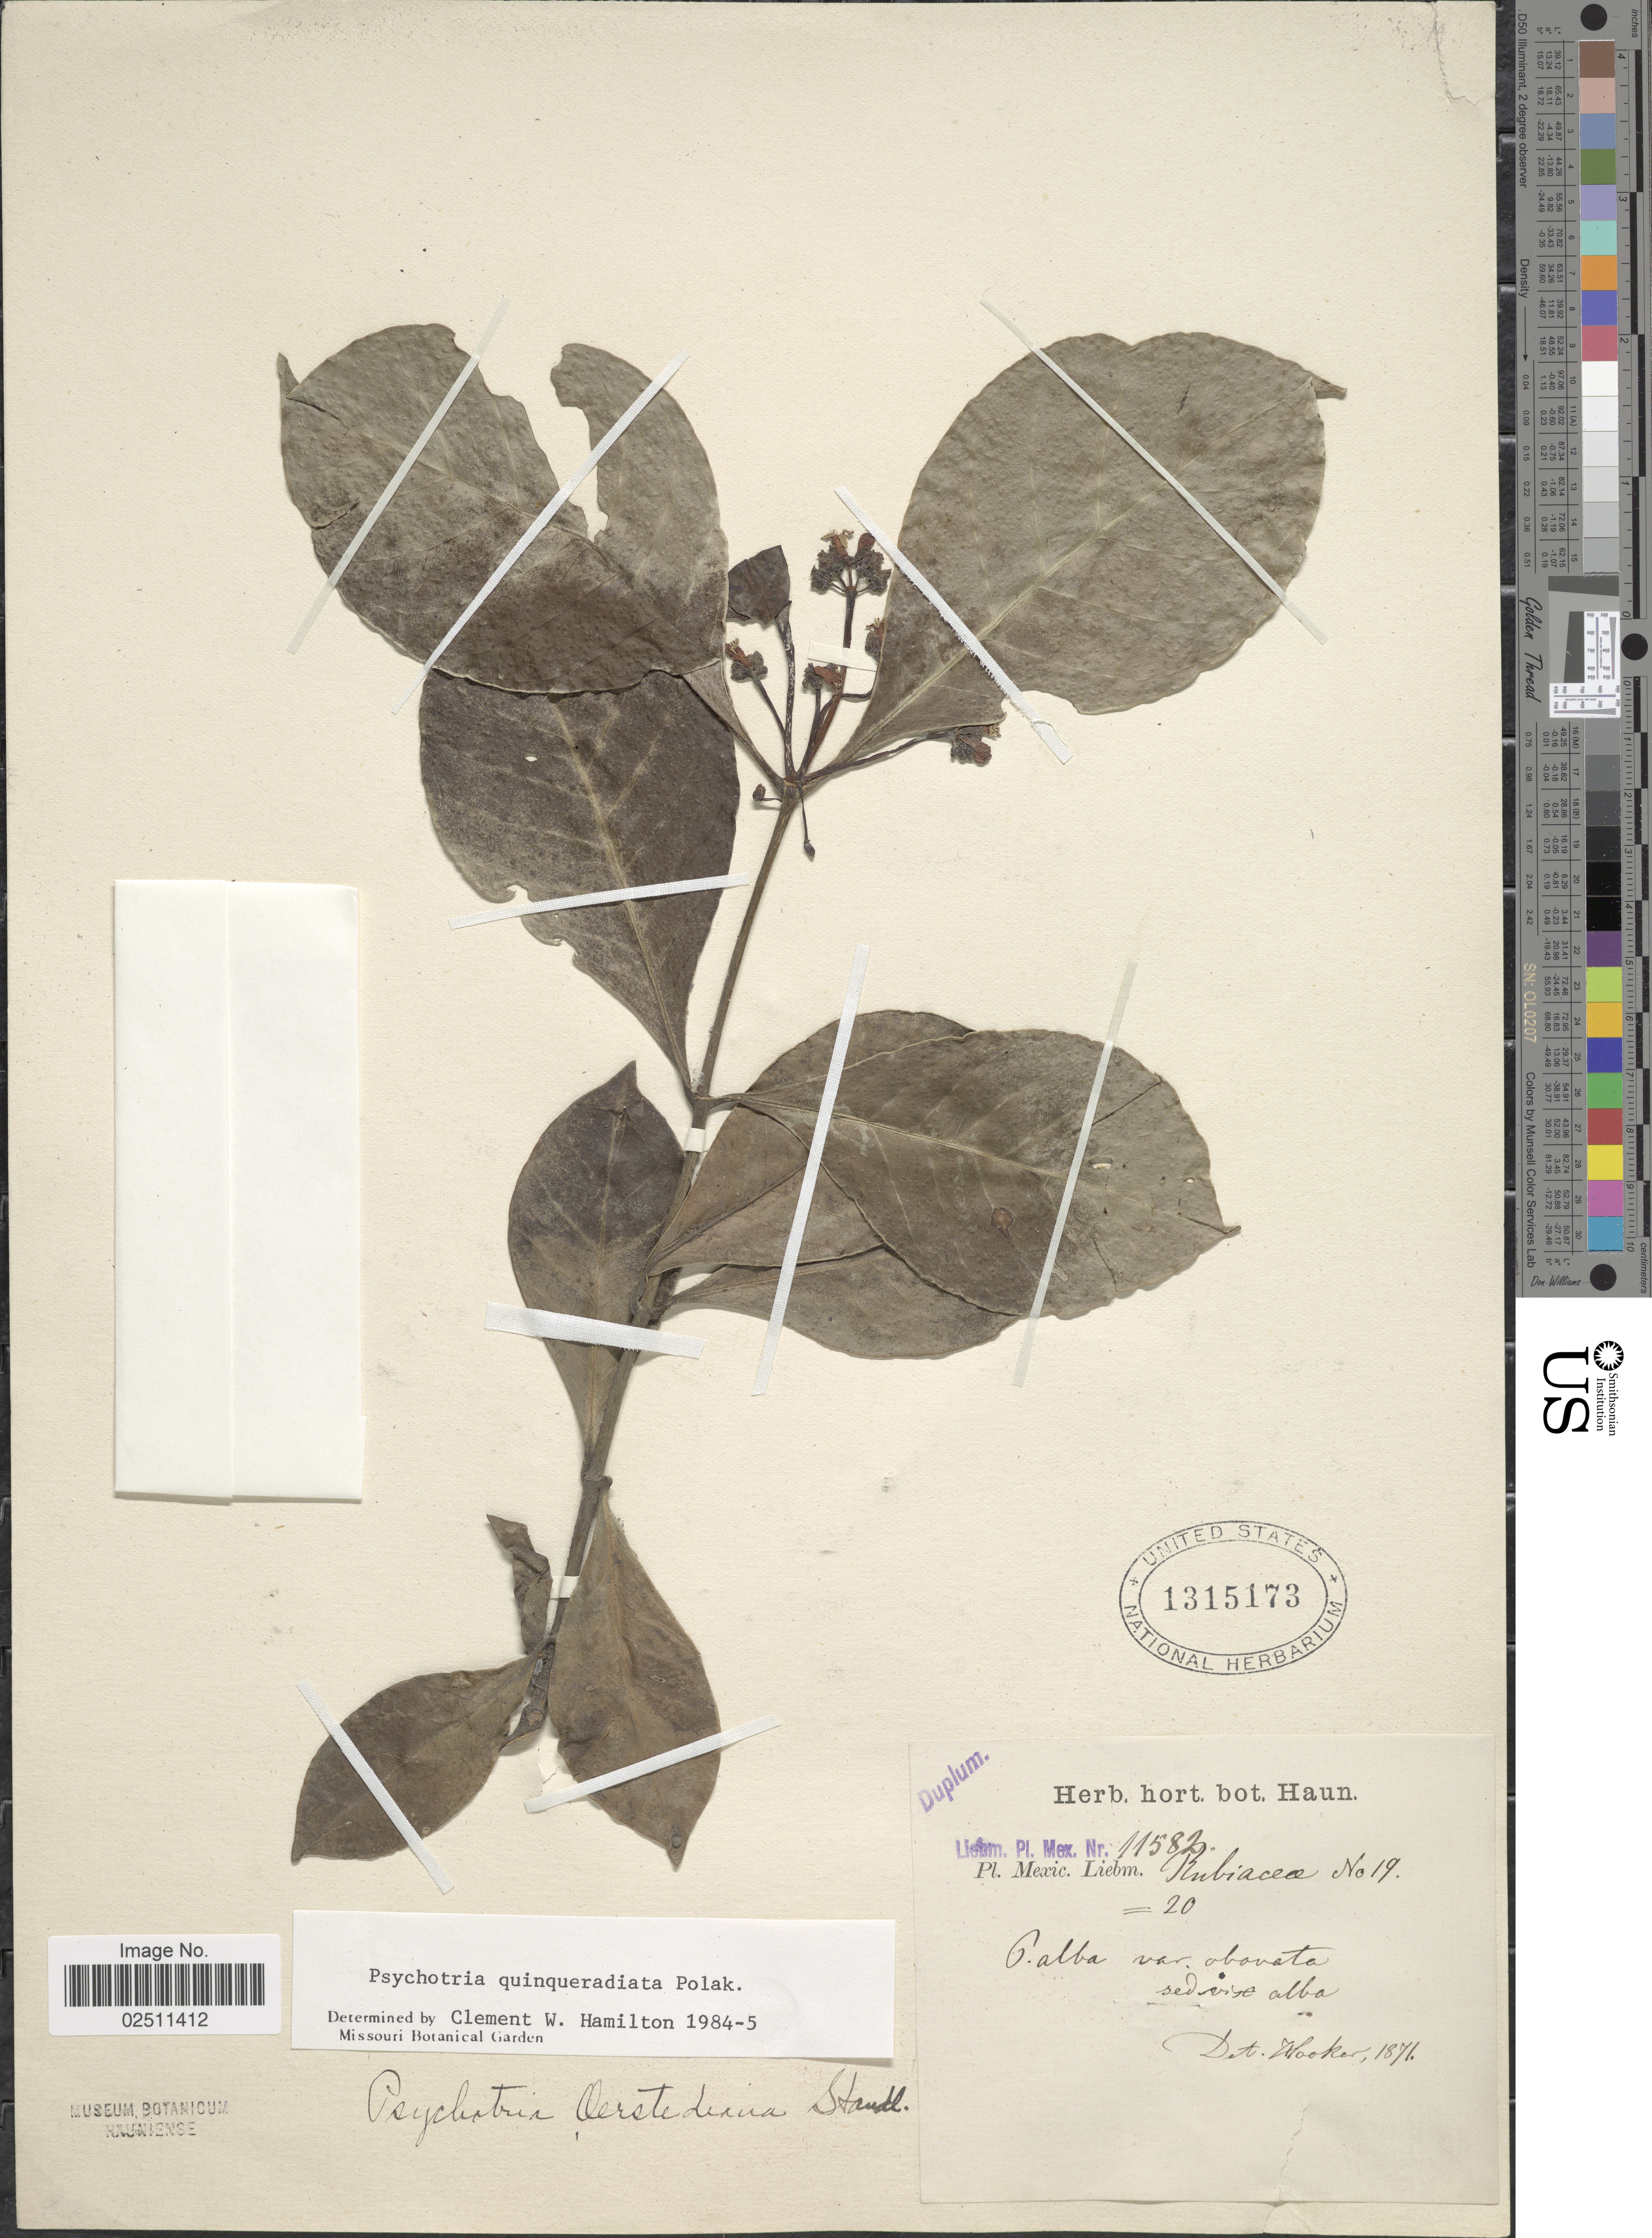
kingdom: Plantae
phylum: Tracheophyta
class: Magnoliopsida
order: Gentianales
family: Rubiaceae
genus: Psychotria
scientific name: Psychotria quinqueradiata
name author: Pol.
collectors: Liebmann, --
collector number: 11582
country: Mexico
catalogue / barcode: US 1315173